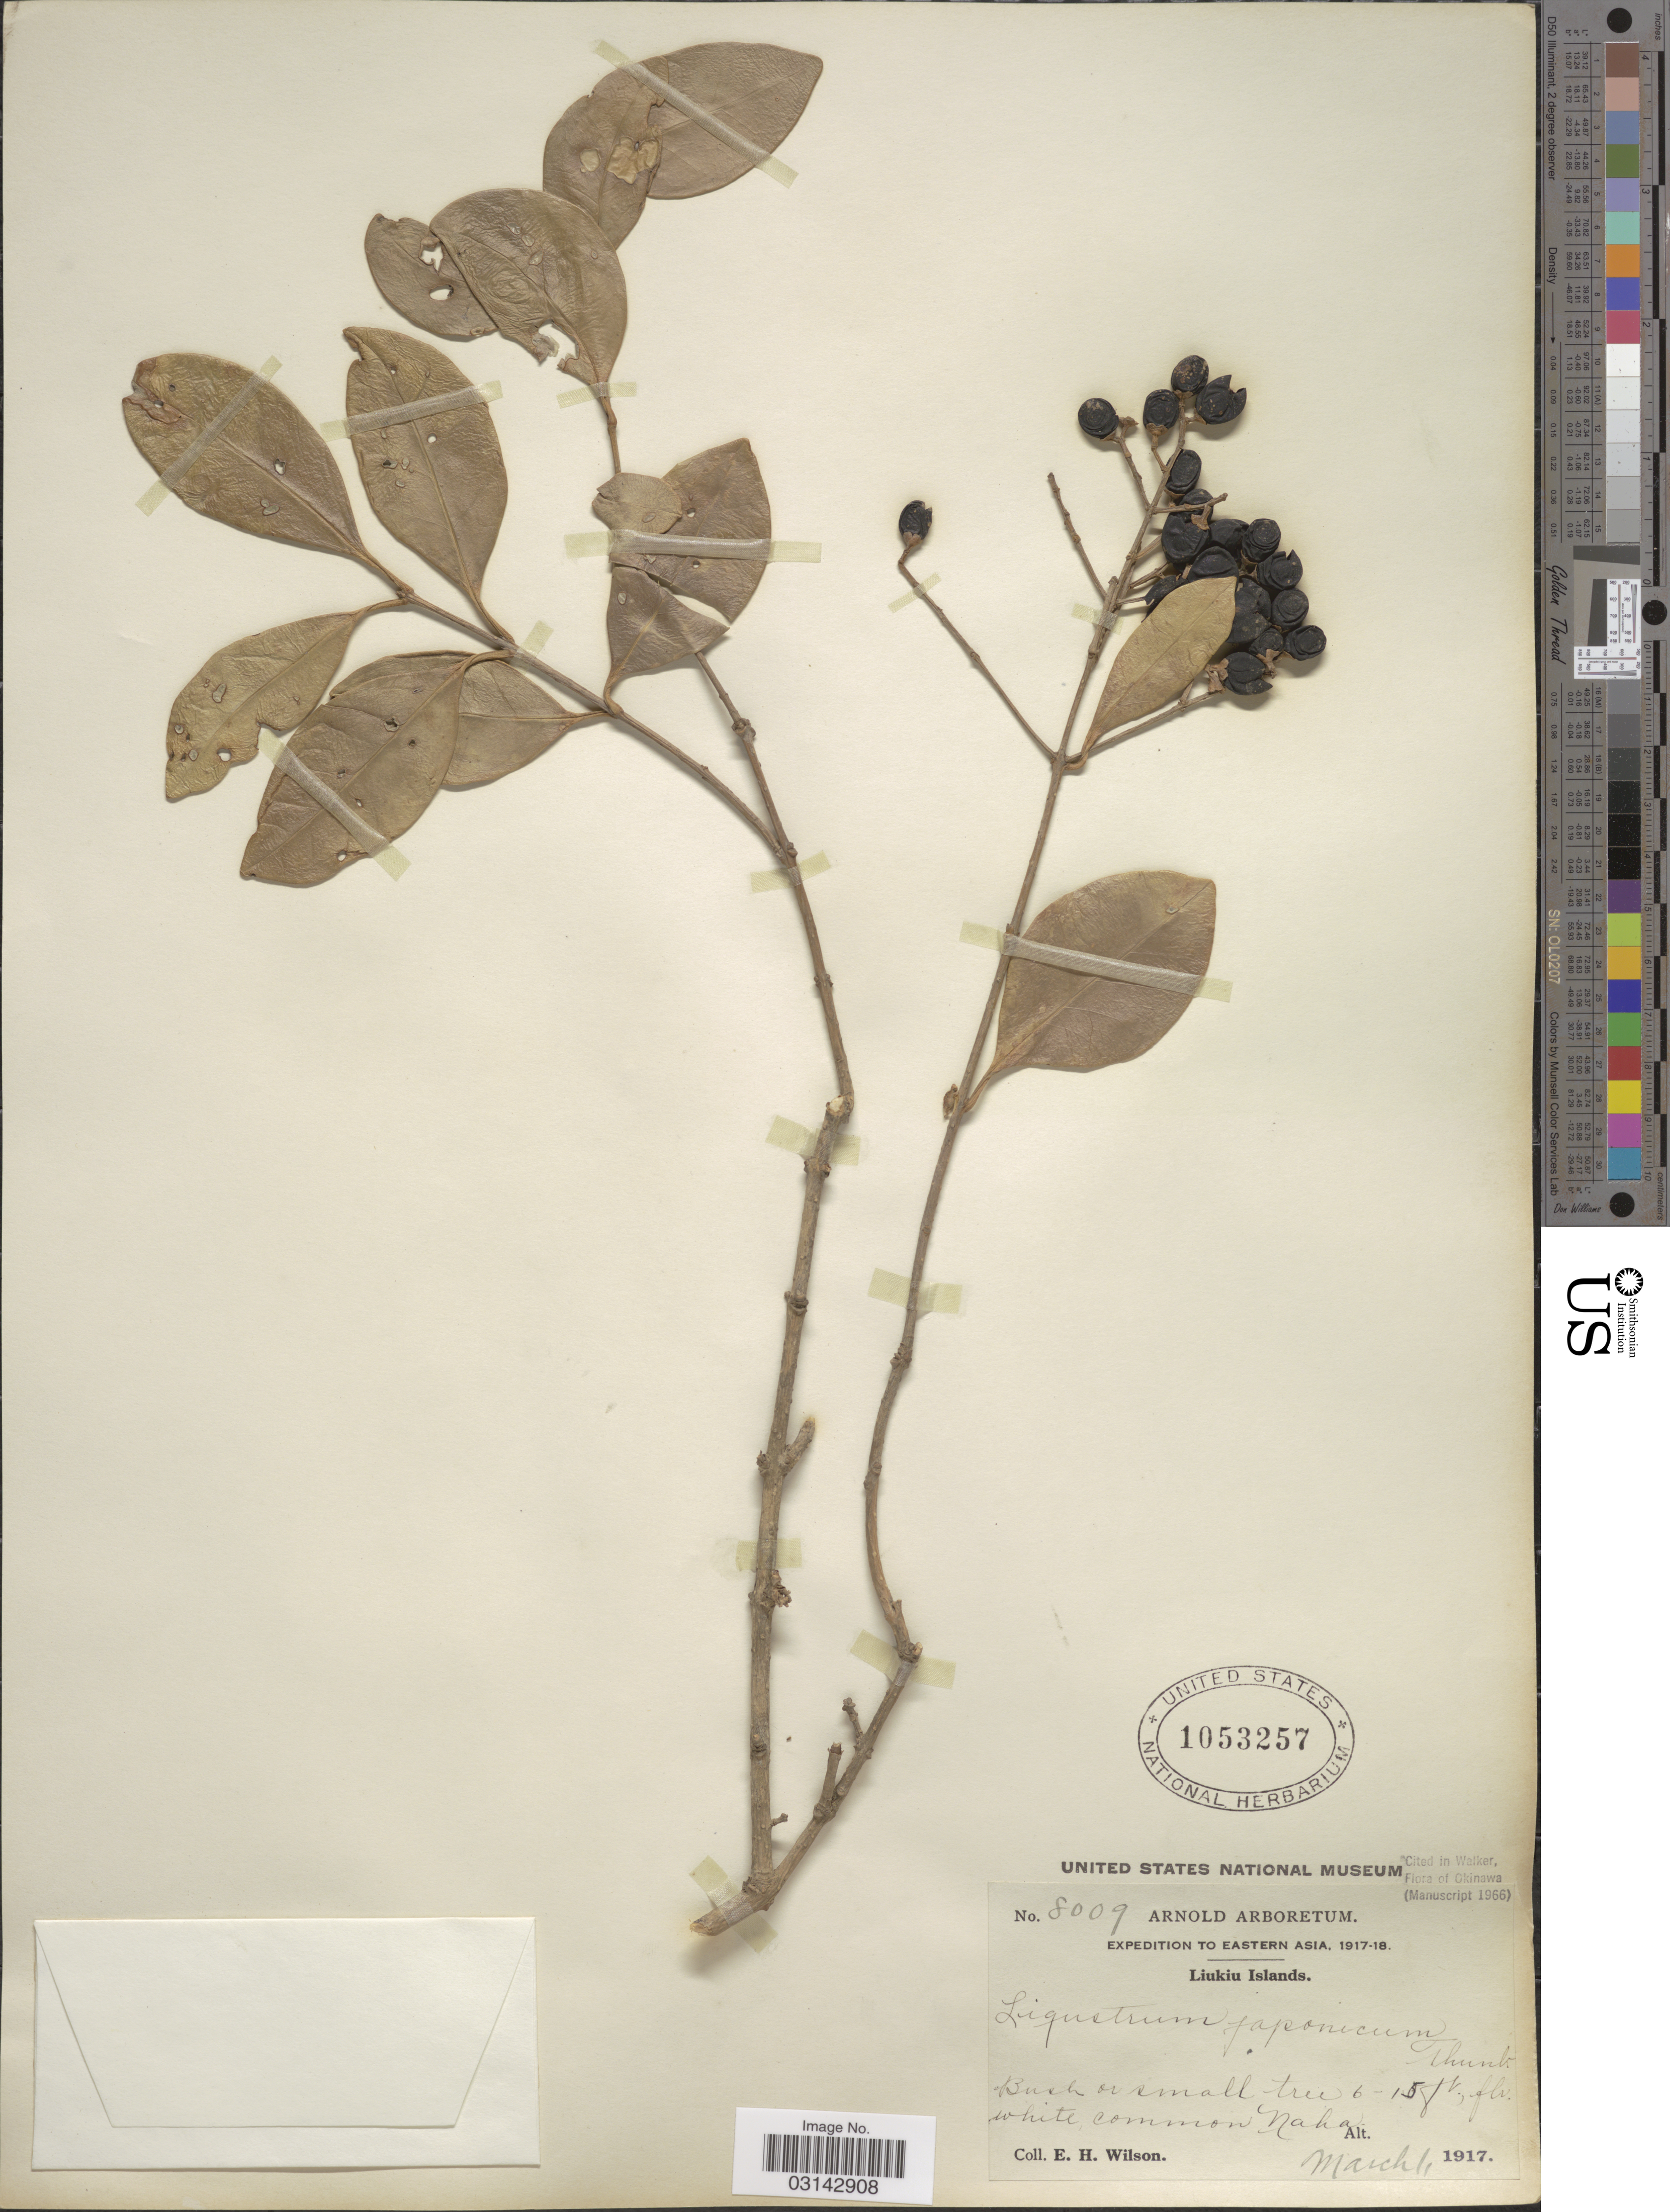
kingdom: Plantae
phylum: Tracheophyta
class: Magnoliopsida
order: Lamiales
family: Oleaceae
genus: Ligustrum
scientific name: Ligustrum japonicum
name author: Thunb.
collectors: E. Wilson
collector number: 8009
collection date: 1917-03-01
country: Japan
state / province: Okinawa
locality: Liukiu Islands. Naha.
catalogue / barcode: US 1053257